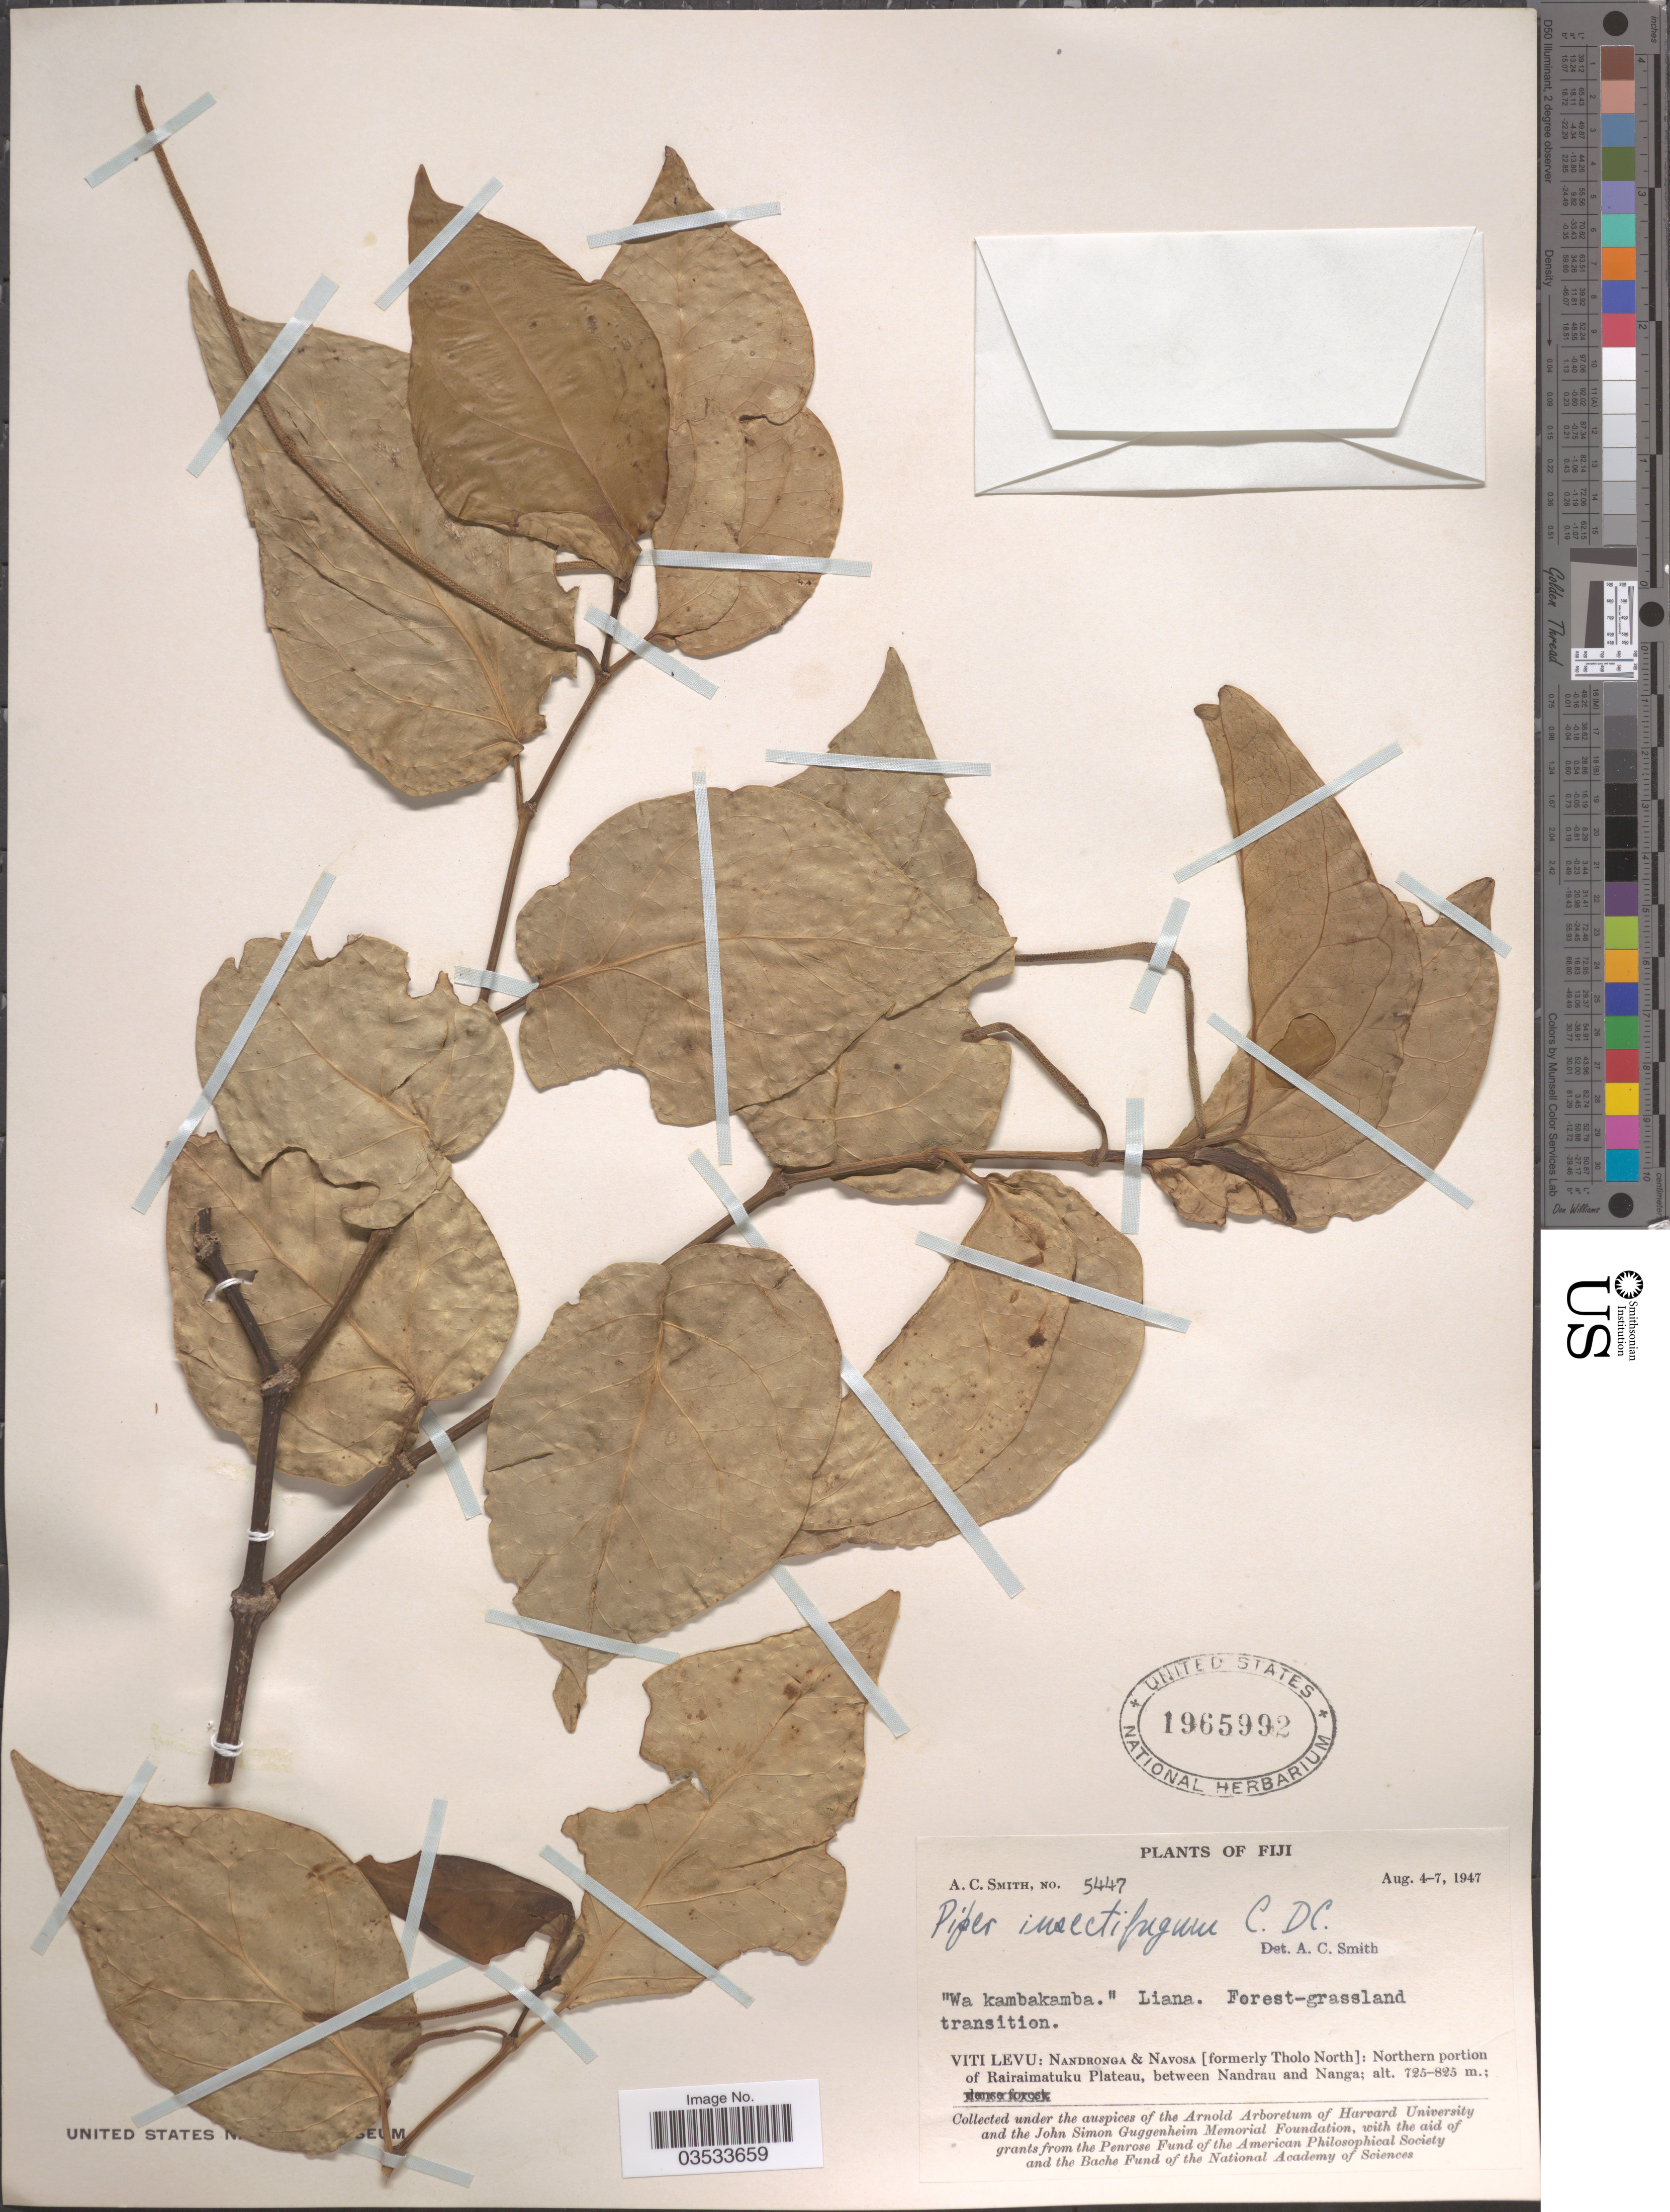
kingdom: Plantae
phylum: Tracheophyta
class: Magnoliopsida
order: Piperales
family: Piperaceae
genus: Piper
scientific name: Piper insectifugum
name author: C. DC.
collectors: A. C. Smith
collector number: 5447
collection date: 1947-08-04/1947-08-07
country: Fiji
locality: Viti Levu: Nandronga & Navosa [formerly Tholo North]: Northern portion of Rairaimatuku Plateau, between Nandrau and Nanga.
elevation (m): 725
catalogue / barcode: US 1965992